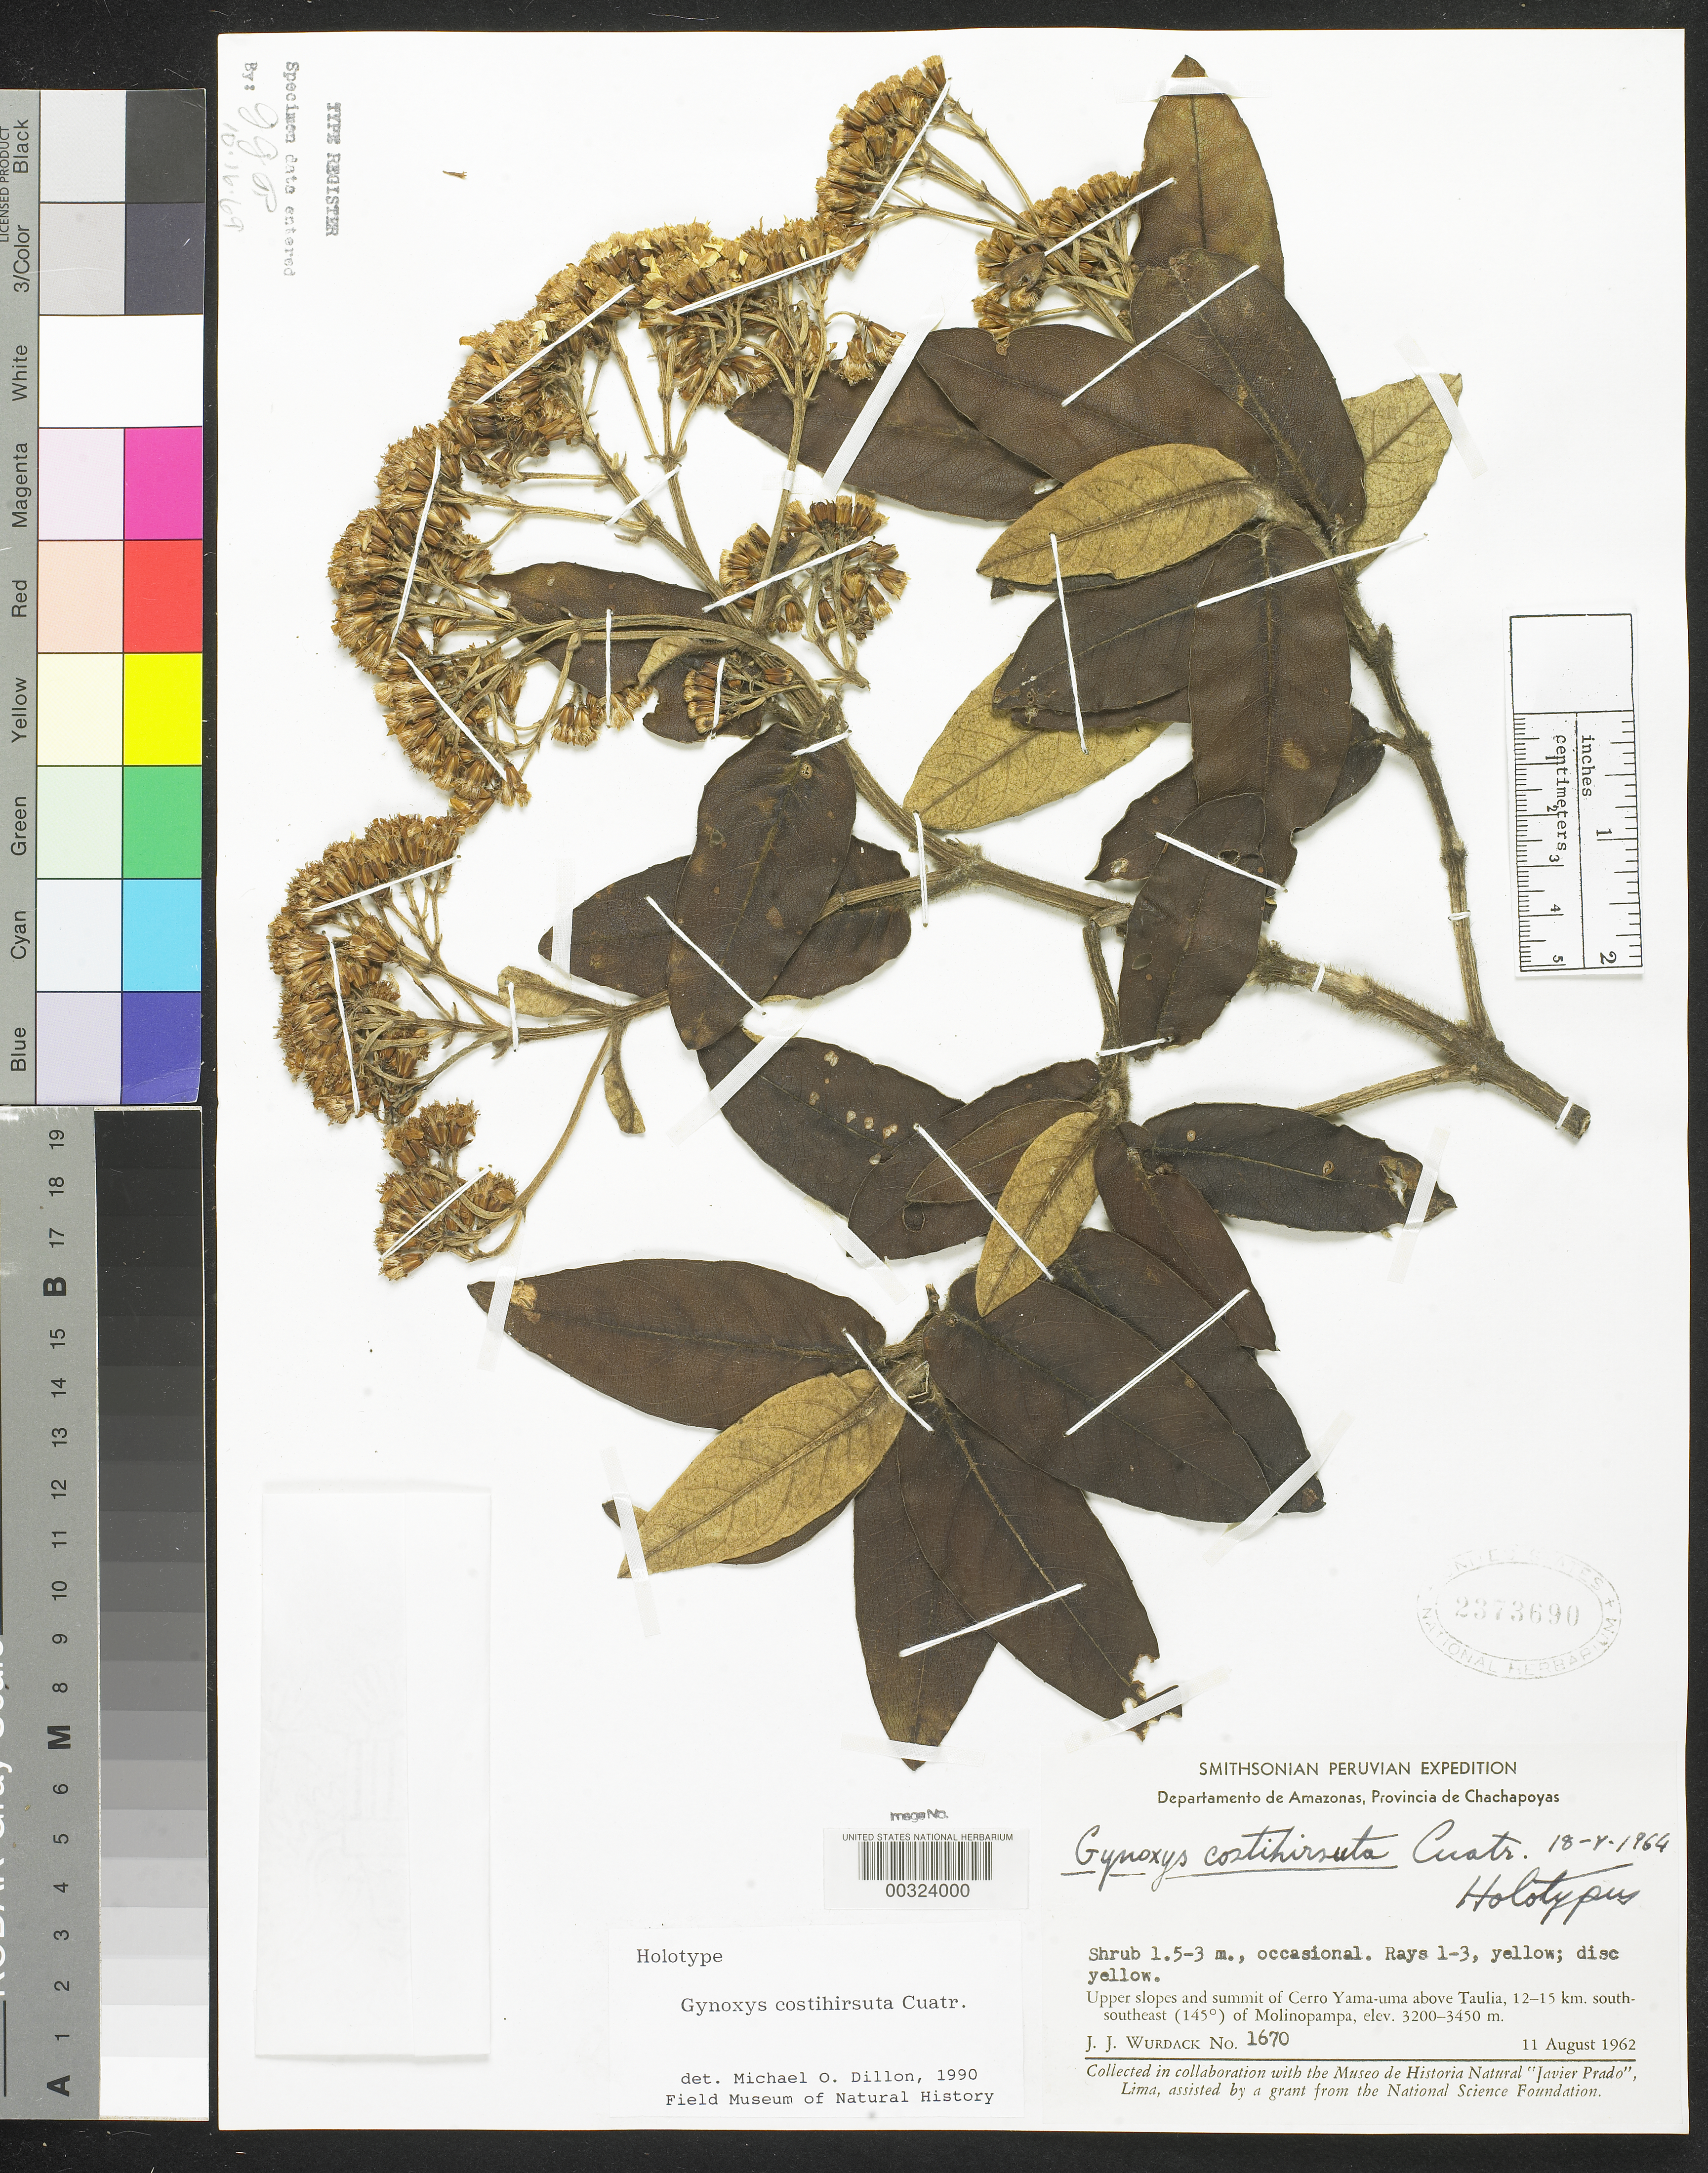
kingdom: Plantae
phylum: Tracheophyta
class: Magnoliopsida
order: Asterales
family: Asteraceae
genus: Gynoxys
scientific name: Gynoxys costihirsuta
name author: Cuatrec.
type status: Holotype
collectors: J. J. Wurdack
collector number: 1670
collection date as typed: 11 Aug 1962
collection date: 1962-08-11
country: Peru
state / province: Amazonas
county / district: Chachapoyas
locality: Cerro Yama-Uma, above Taulia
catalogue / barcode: US 2373690